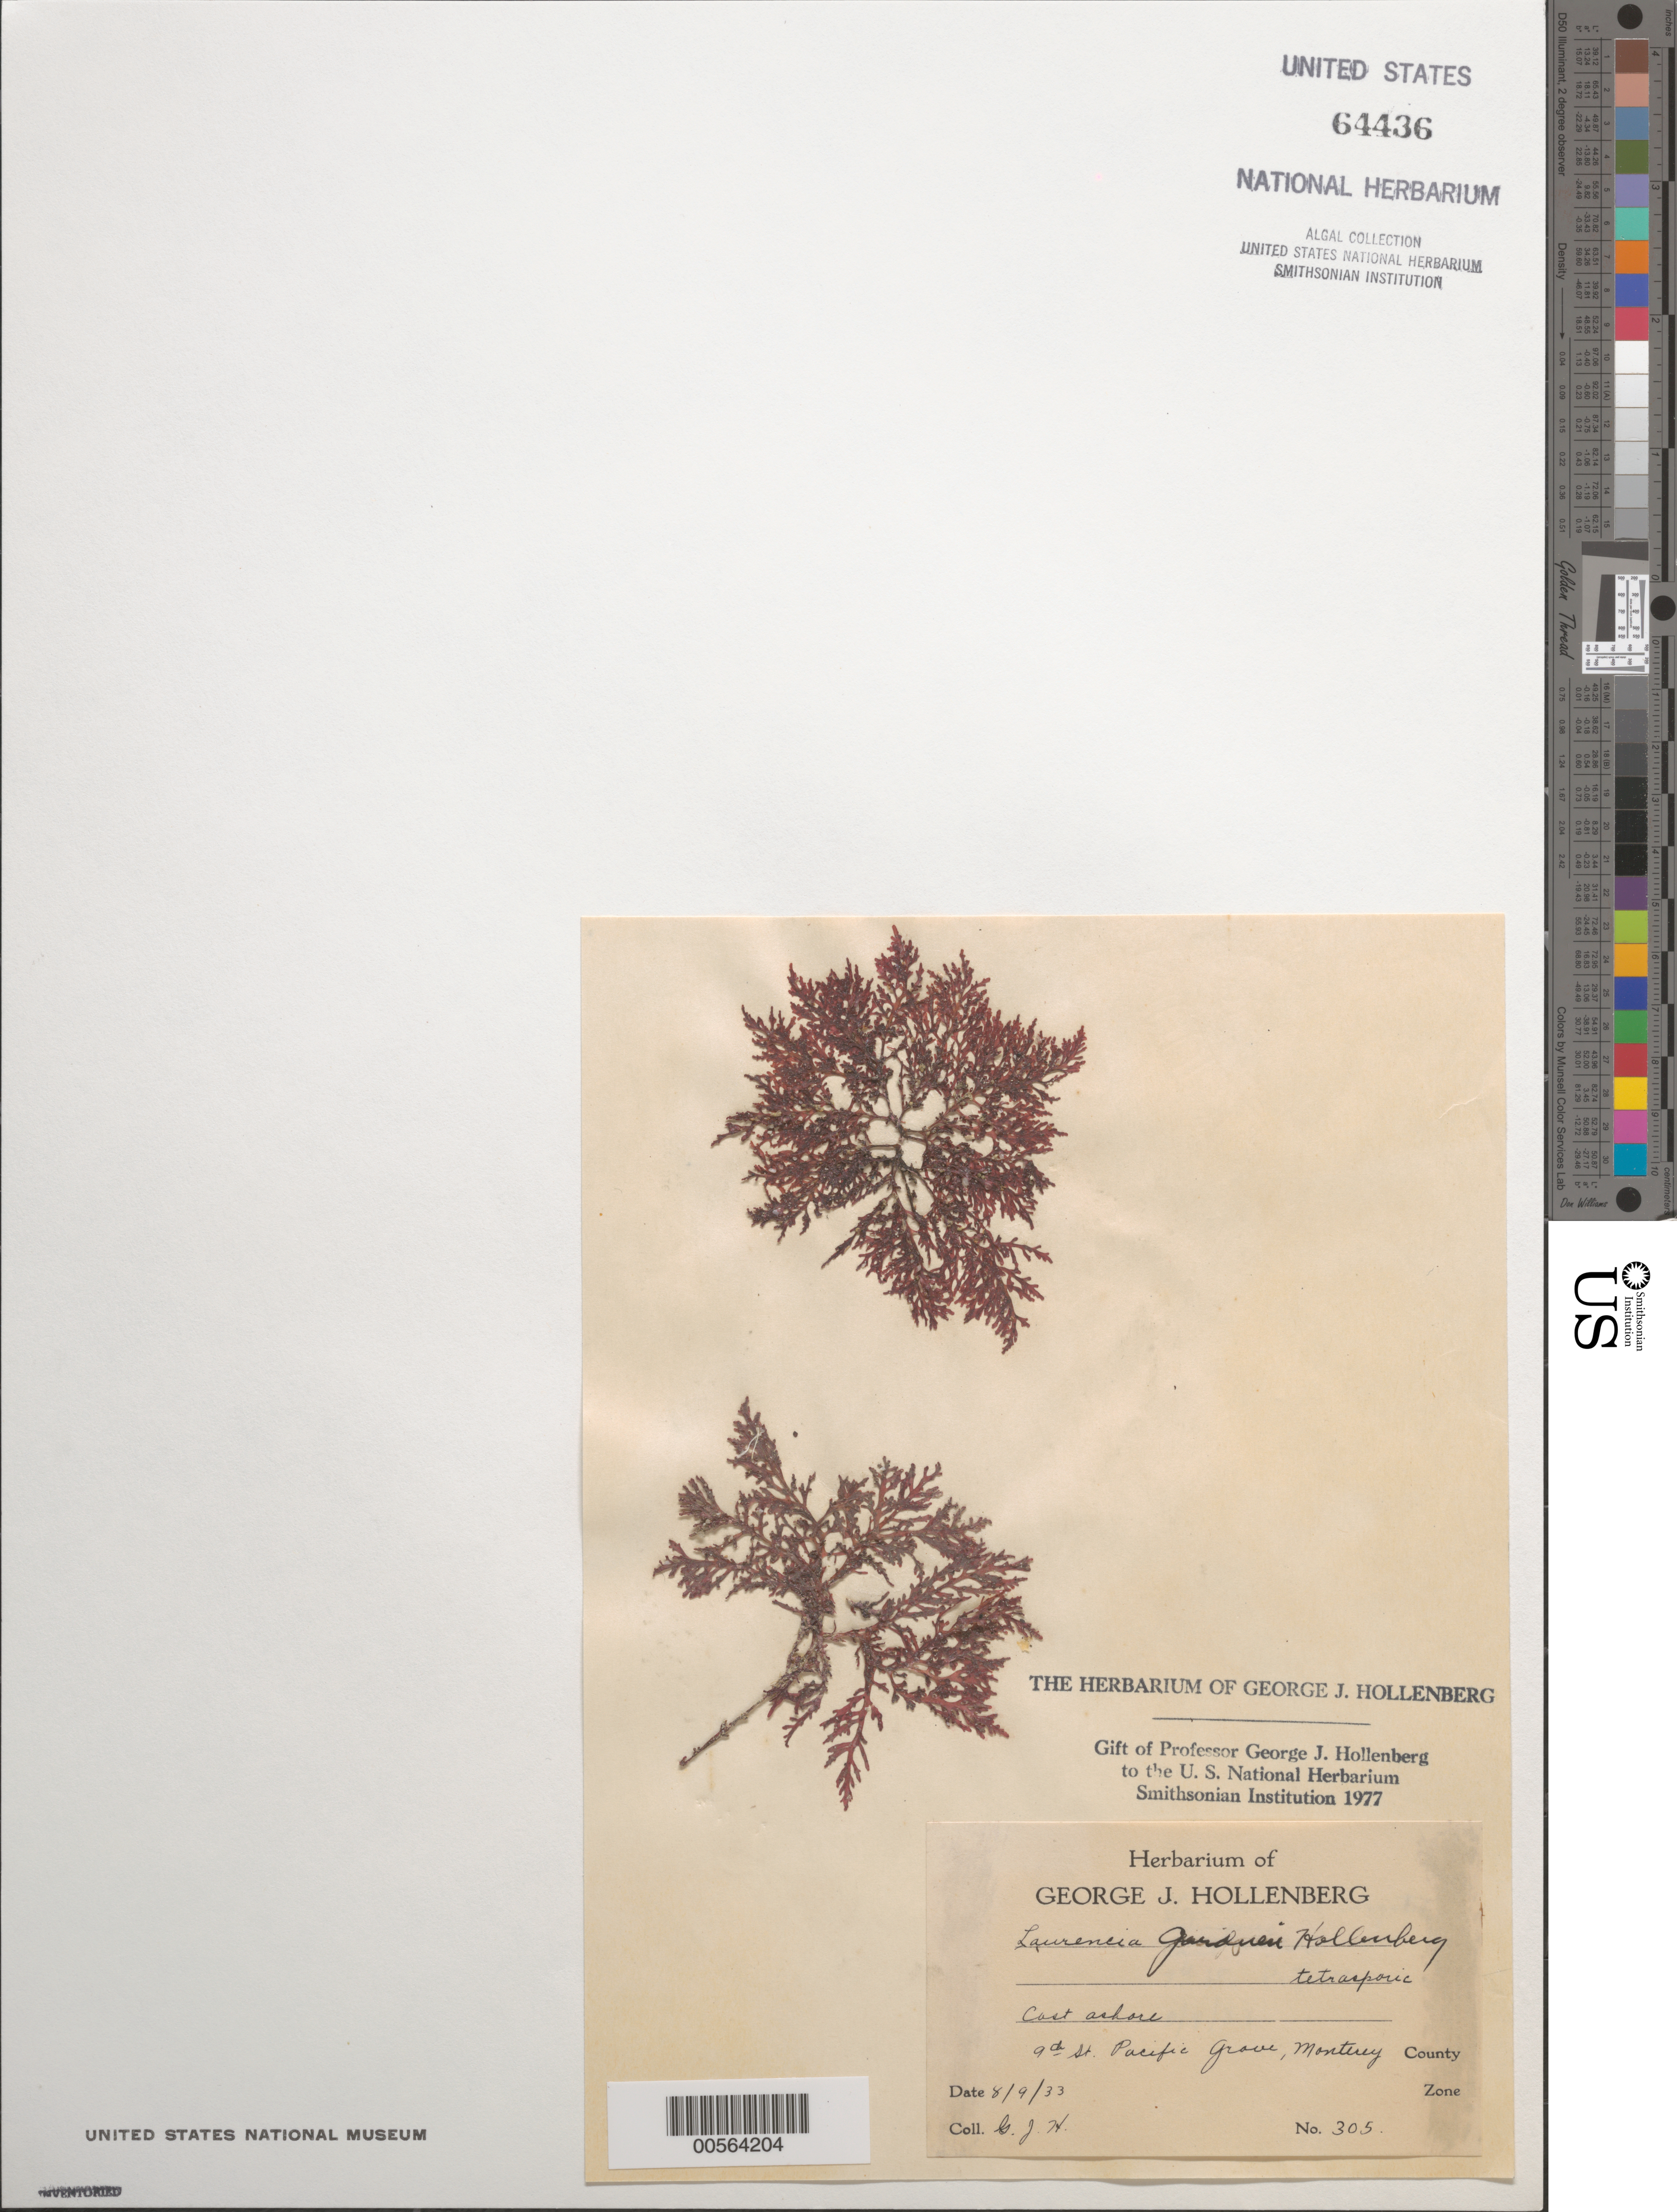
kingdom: Plantae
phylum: Rhodophyta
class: Florideophyceae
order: Ceramiales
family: Rhodomelaceae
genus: Laurencia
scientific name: Laurencia gardneri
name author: Hollenb. in G.M. Sm. & Hollenb.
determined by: Hollenberg, George J.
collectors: G. Hollenberg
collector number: GJH 305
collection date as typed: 09 Aug 1933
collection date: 1933-08-09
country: United States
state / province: California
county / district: Monterey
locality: Pacific Grove, 9th Street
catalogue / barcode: US 64436